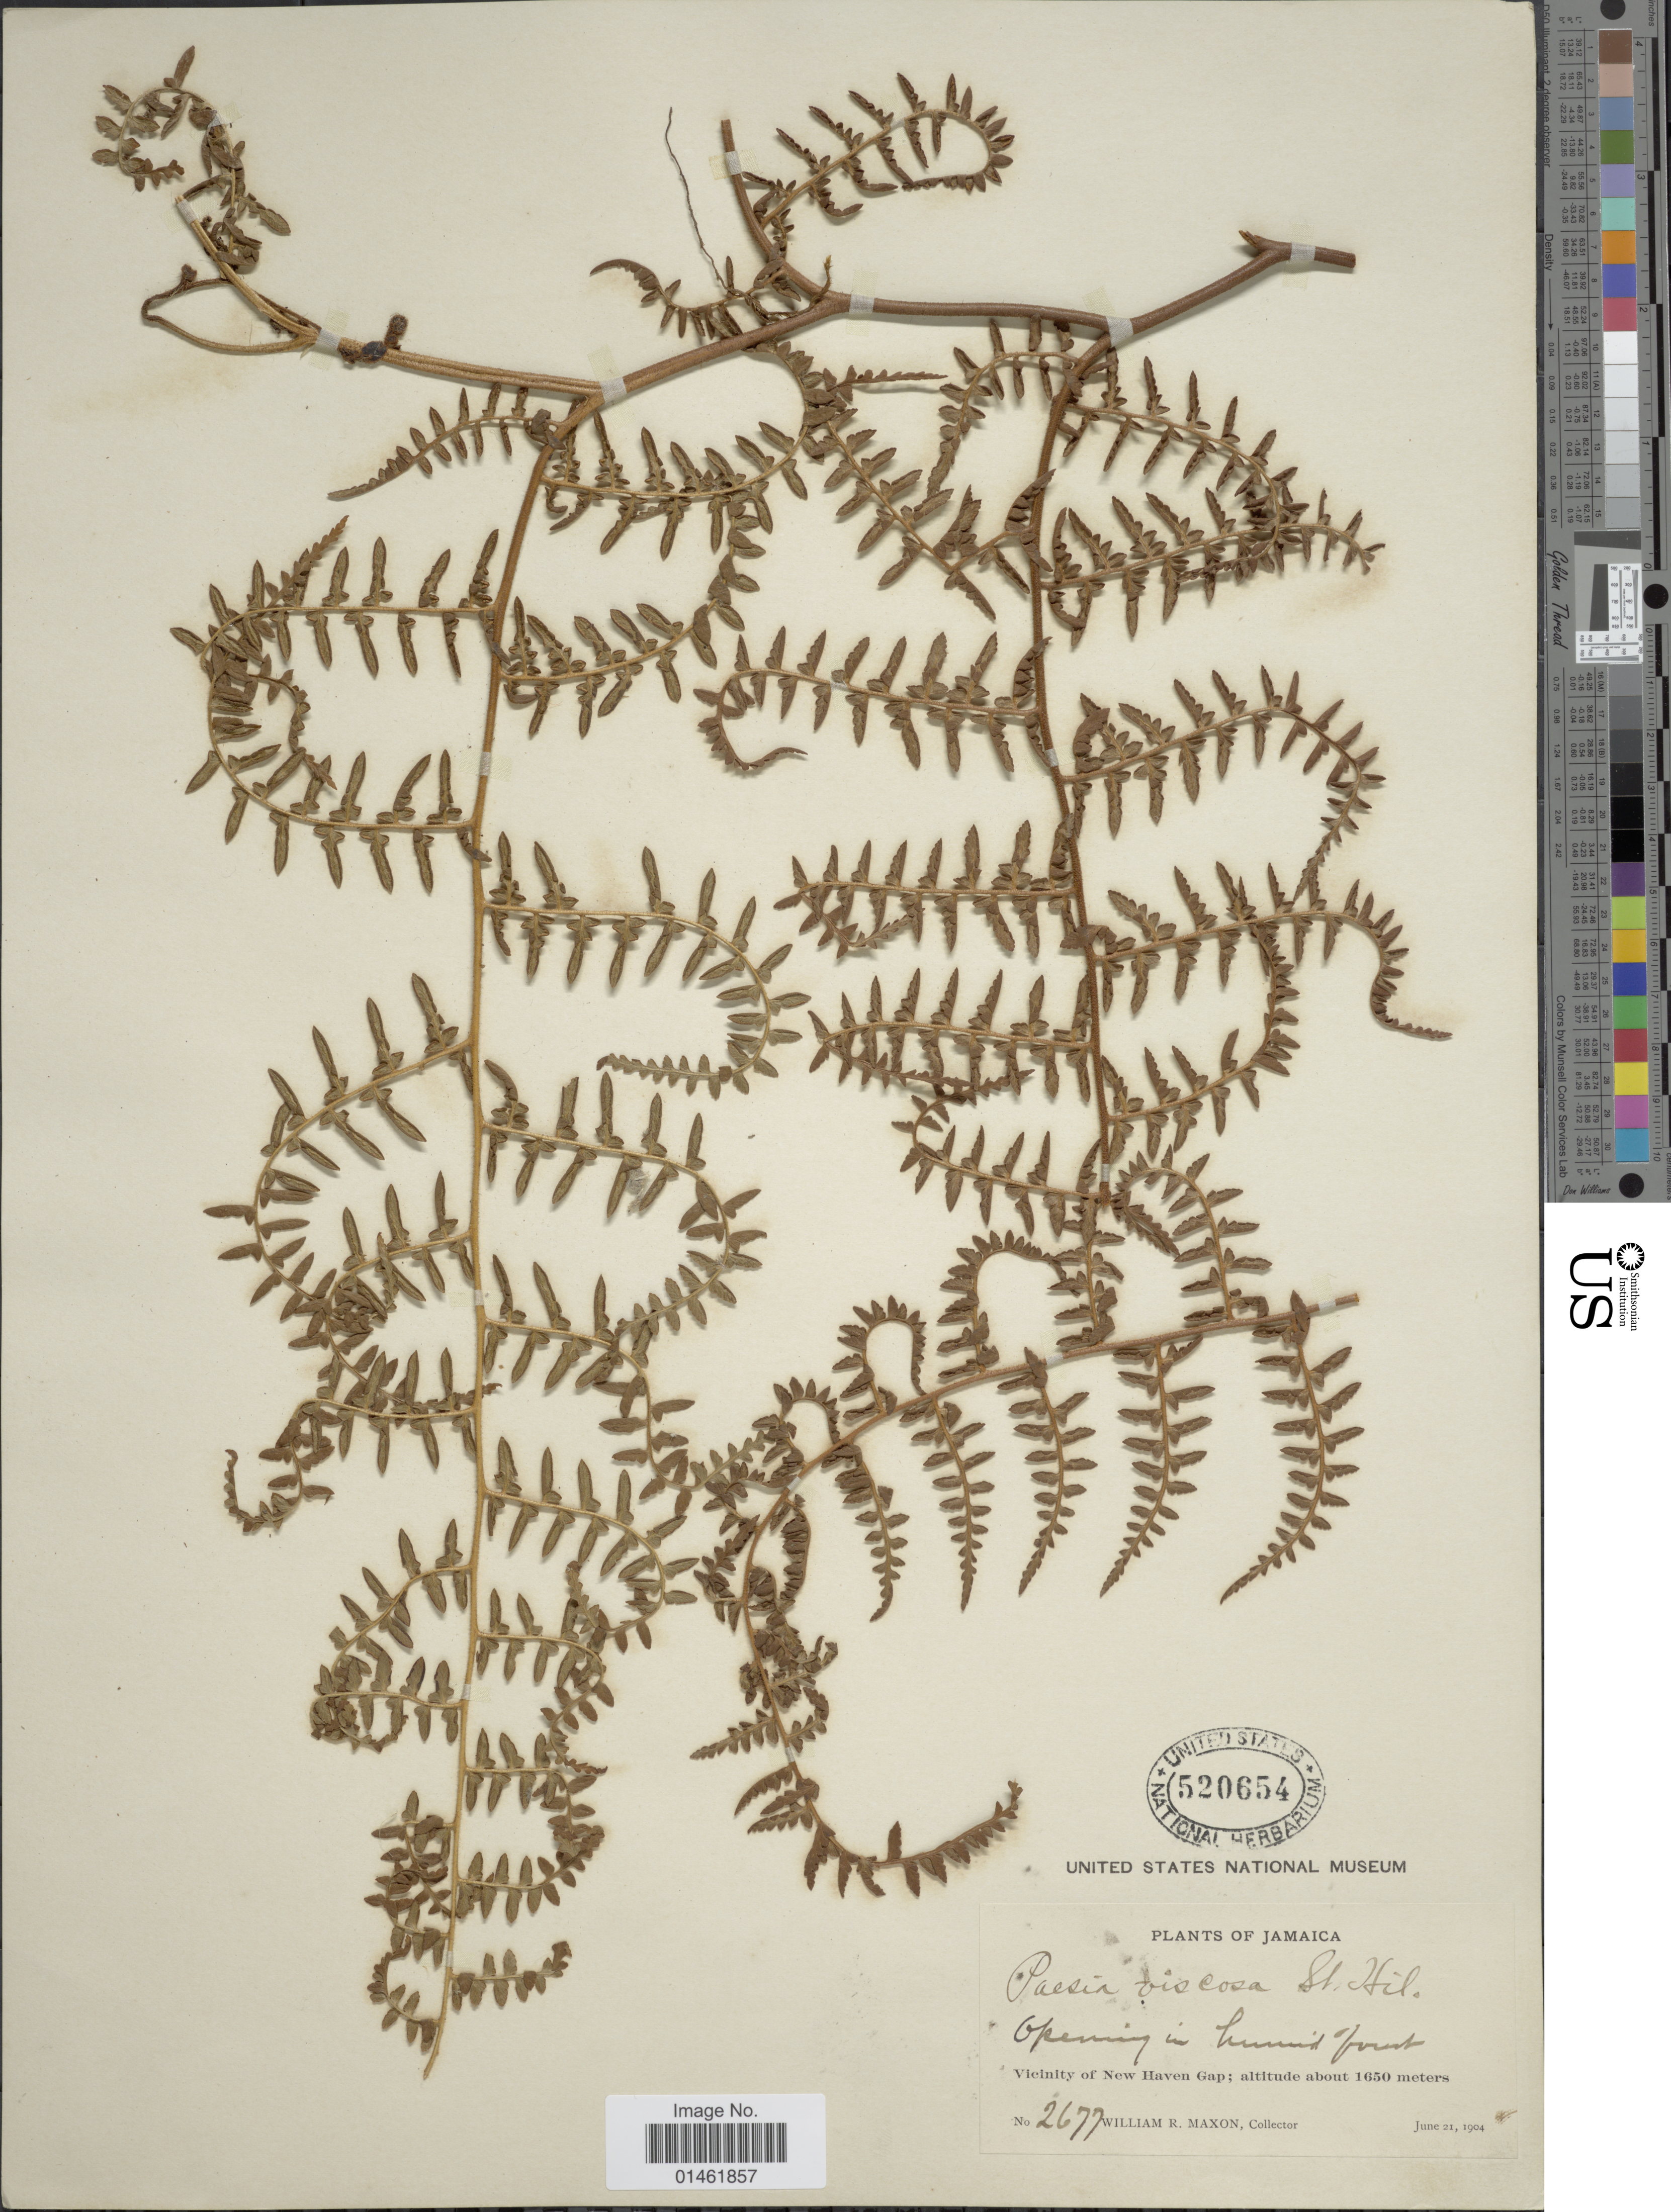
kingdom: Plantae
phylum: Tracheophyta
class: Polypodiopsida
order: Polypodiales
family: Dennstaedtiaceae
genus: Paesia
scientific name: Paesia glandulosa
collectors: W. R. Maxon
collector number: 2677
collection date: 1904-06-21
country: Jamaica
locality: Vicinity of New Haven Gap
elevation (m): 1650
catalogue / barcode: US 520654